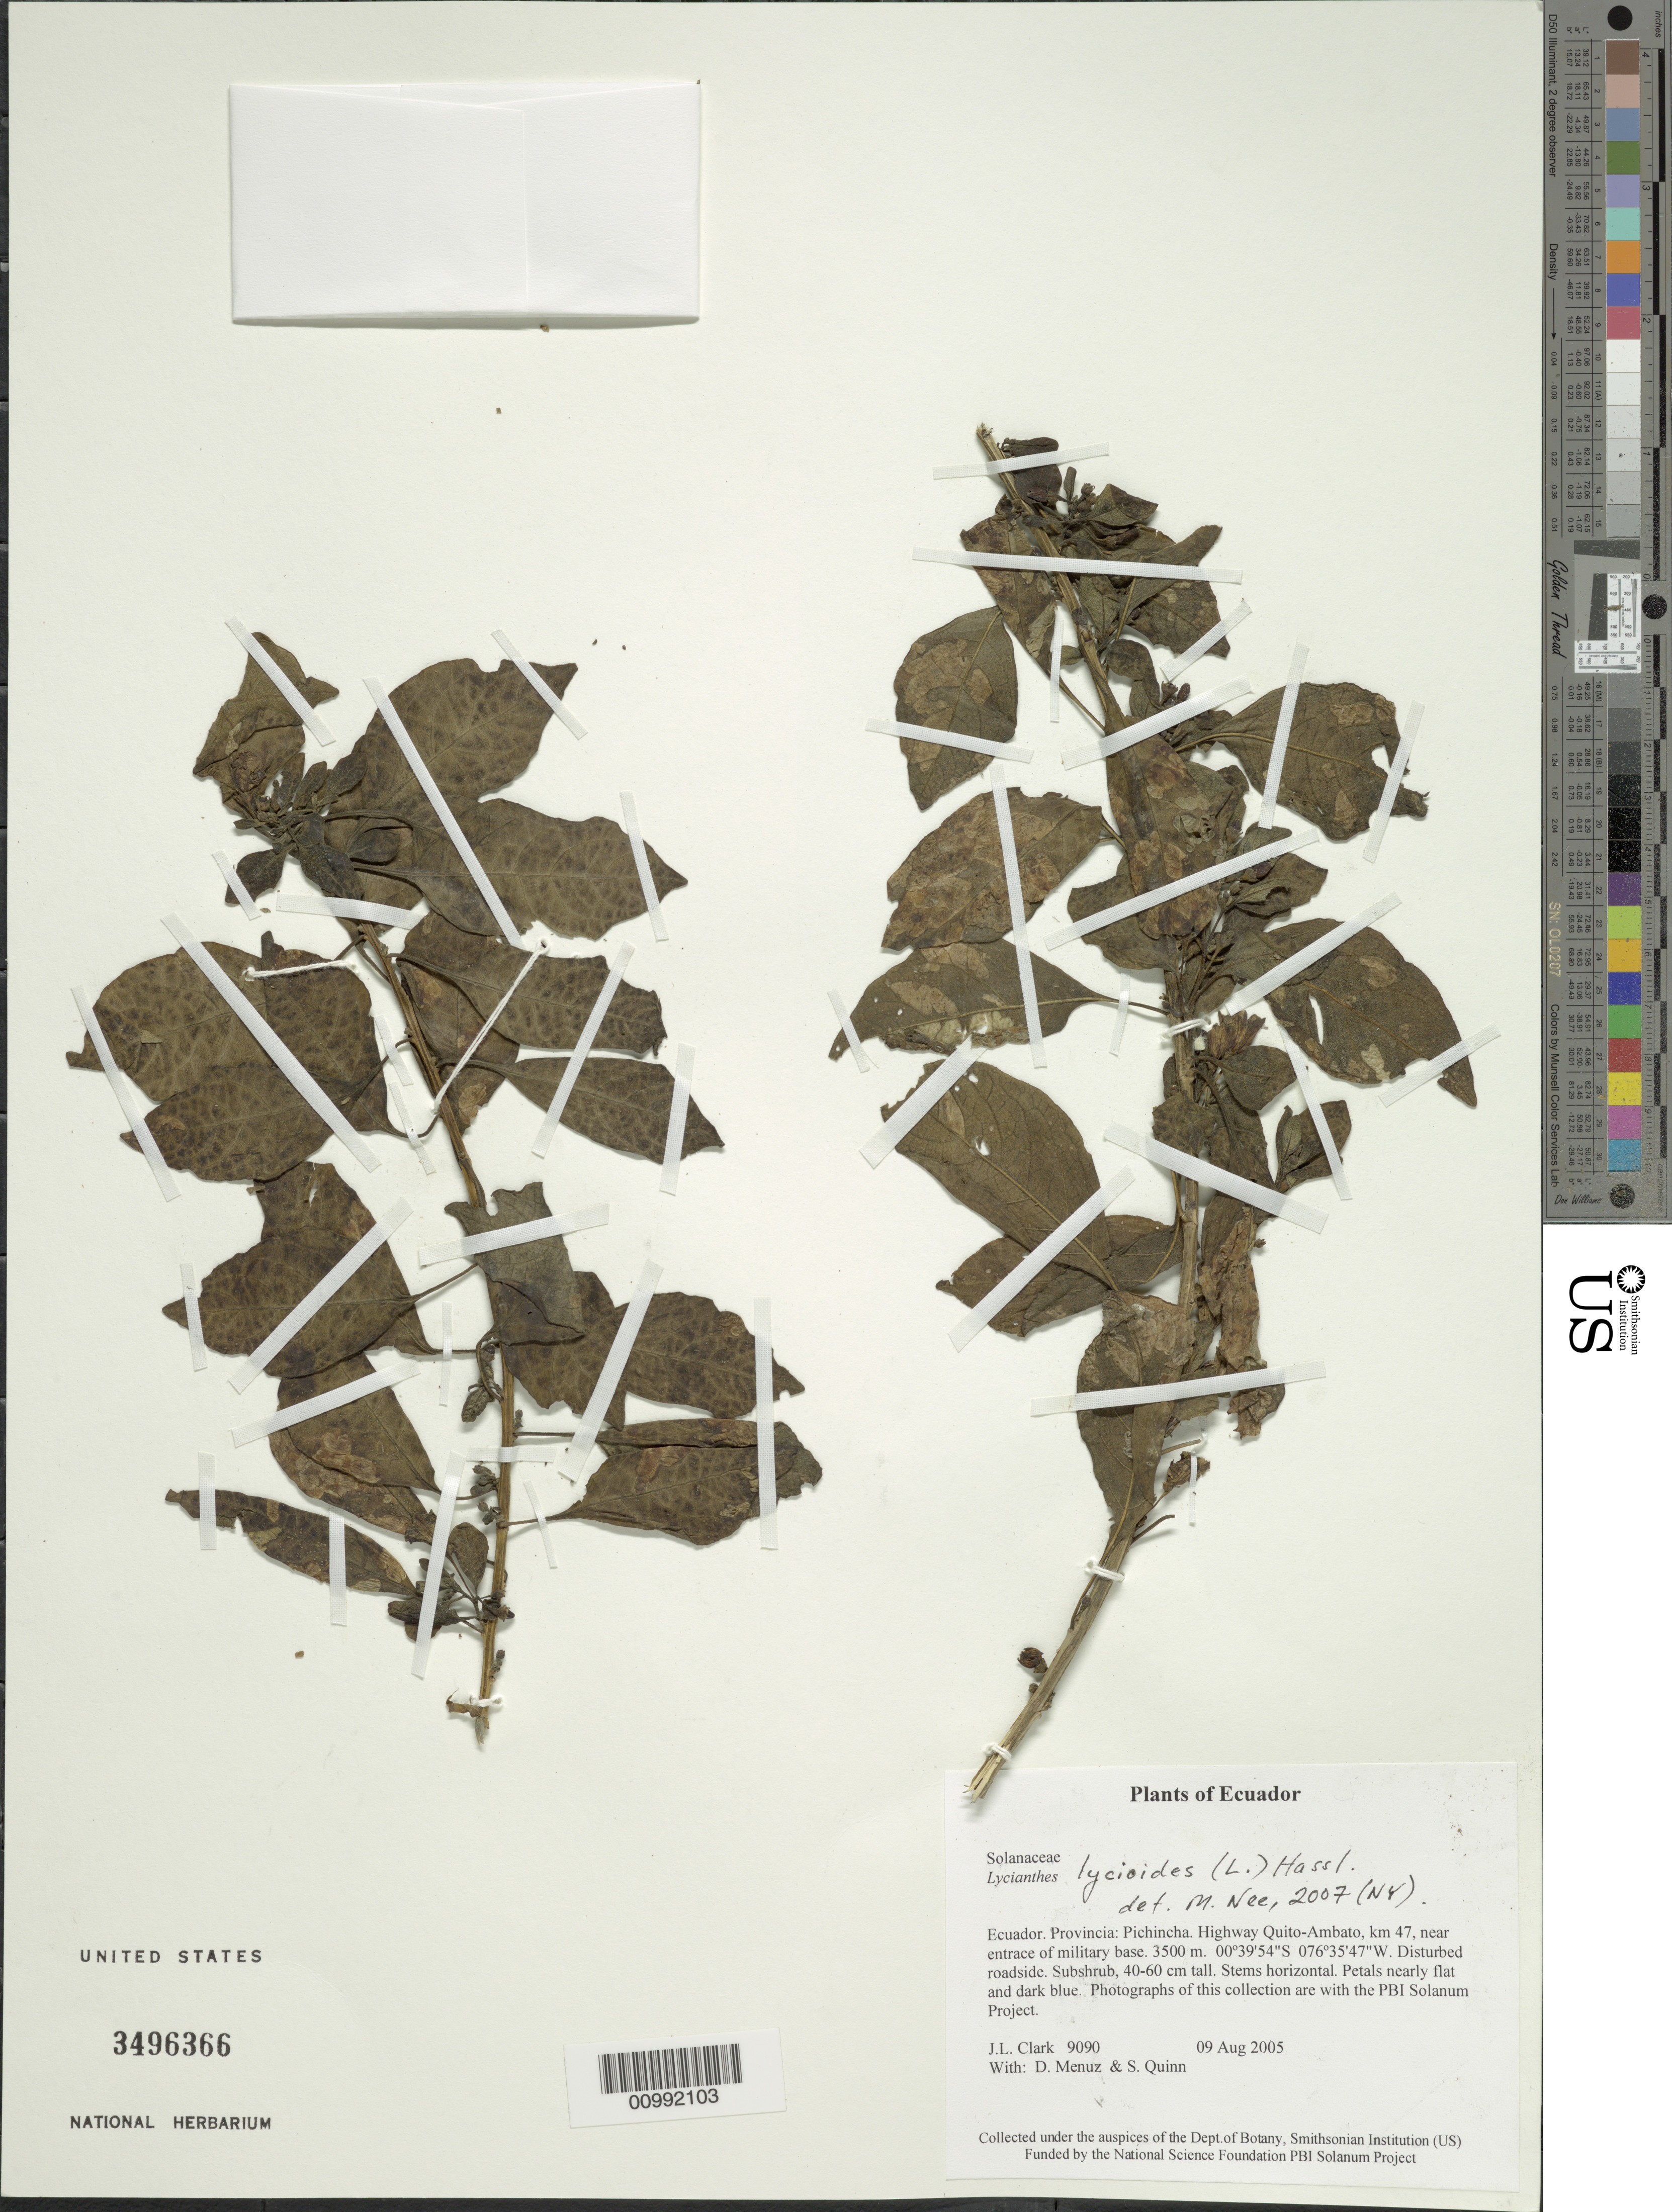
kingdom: Plantae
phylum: Tracheophyta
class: Magnoliopsida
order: Solanales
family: Solanaceae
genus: Lycianthes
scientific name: Lycianthes sp.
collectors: J. L. Clark, D. Menuz & S. Quinn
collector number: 9090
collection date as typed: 9 Aug 2005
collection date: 2005-08-09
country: Ecuador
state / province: Pichincha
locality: Highway Quito-Ambato, km 47, near entrace of military base.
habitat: Disturbed roadside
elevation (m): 3500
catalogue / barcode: US 3496366